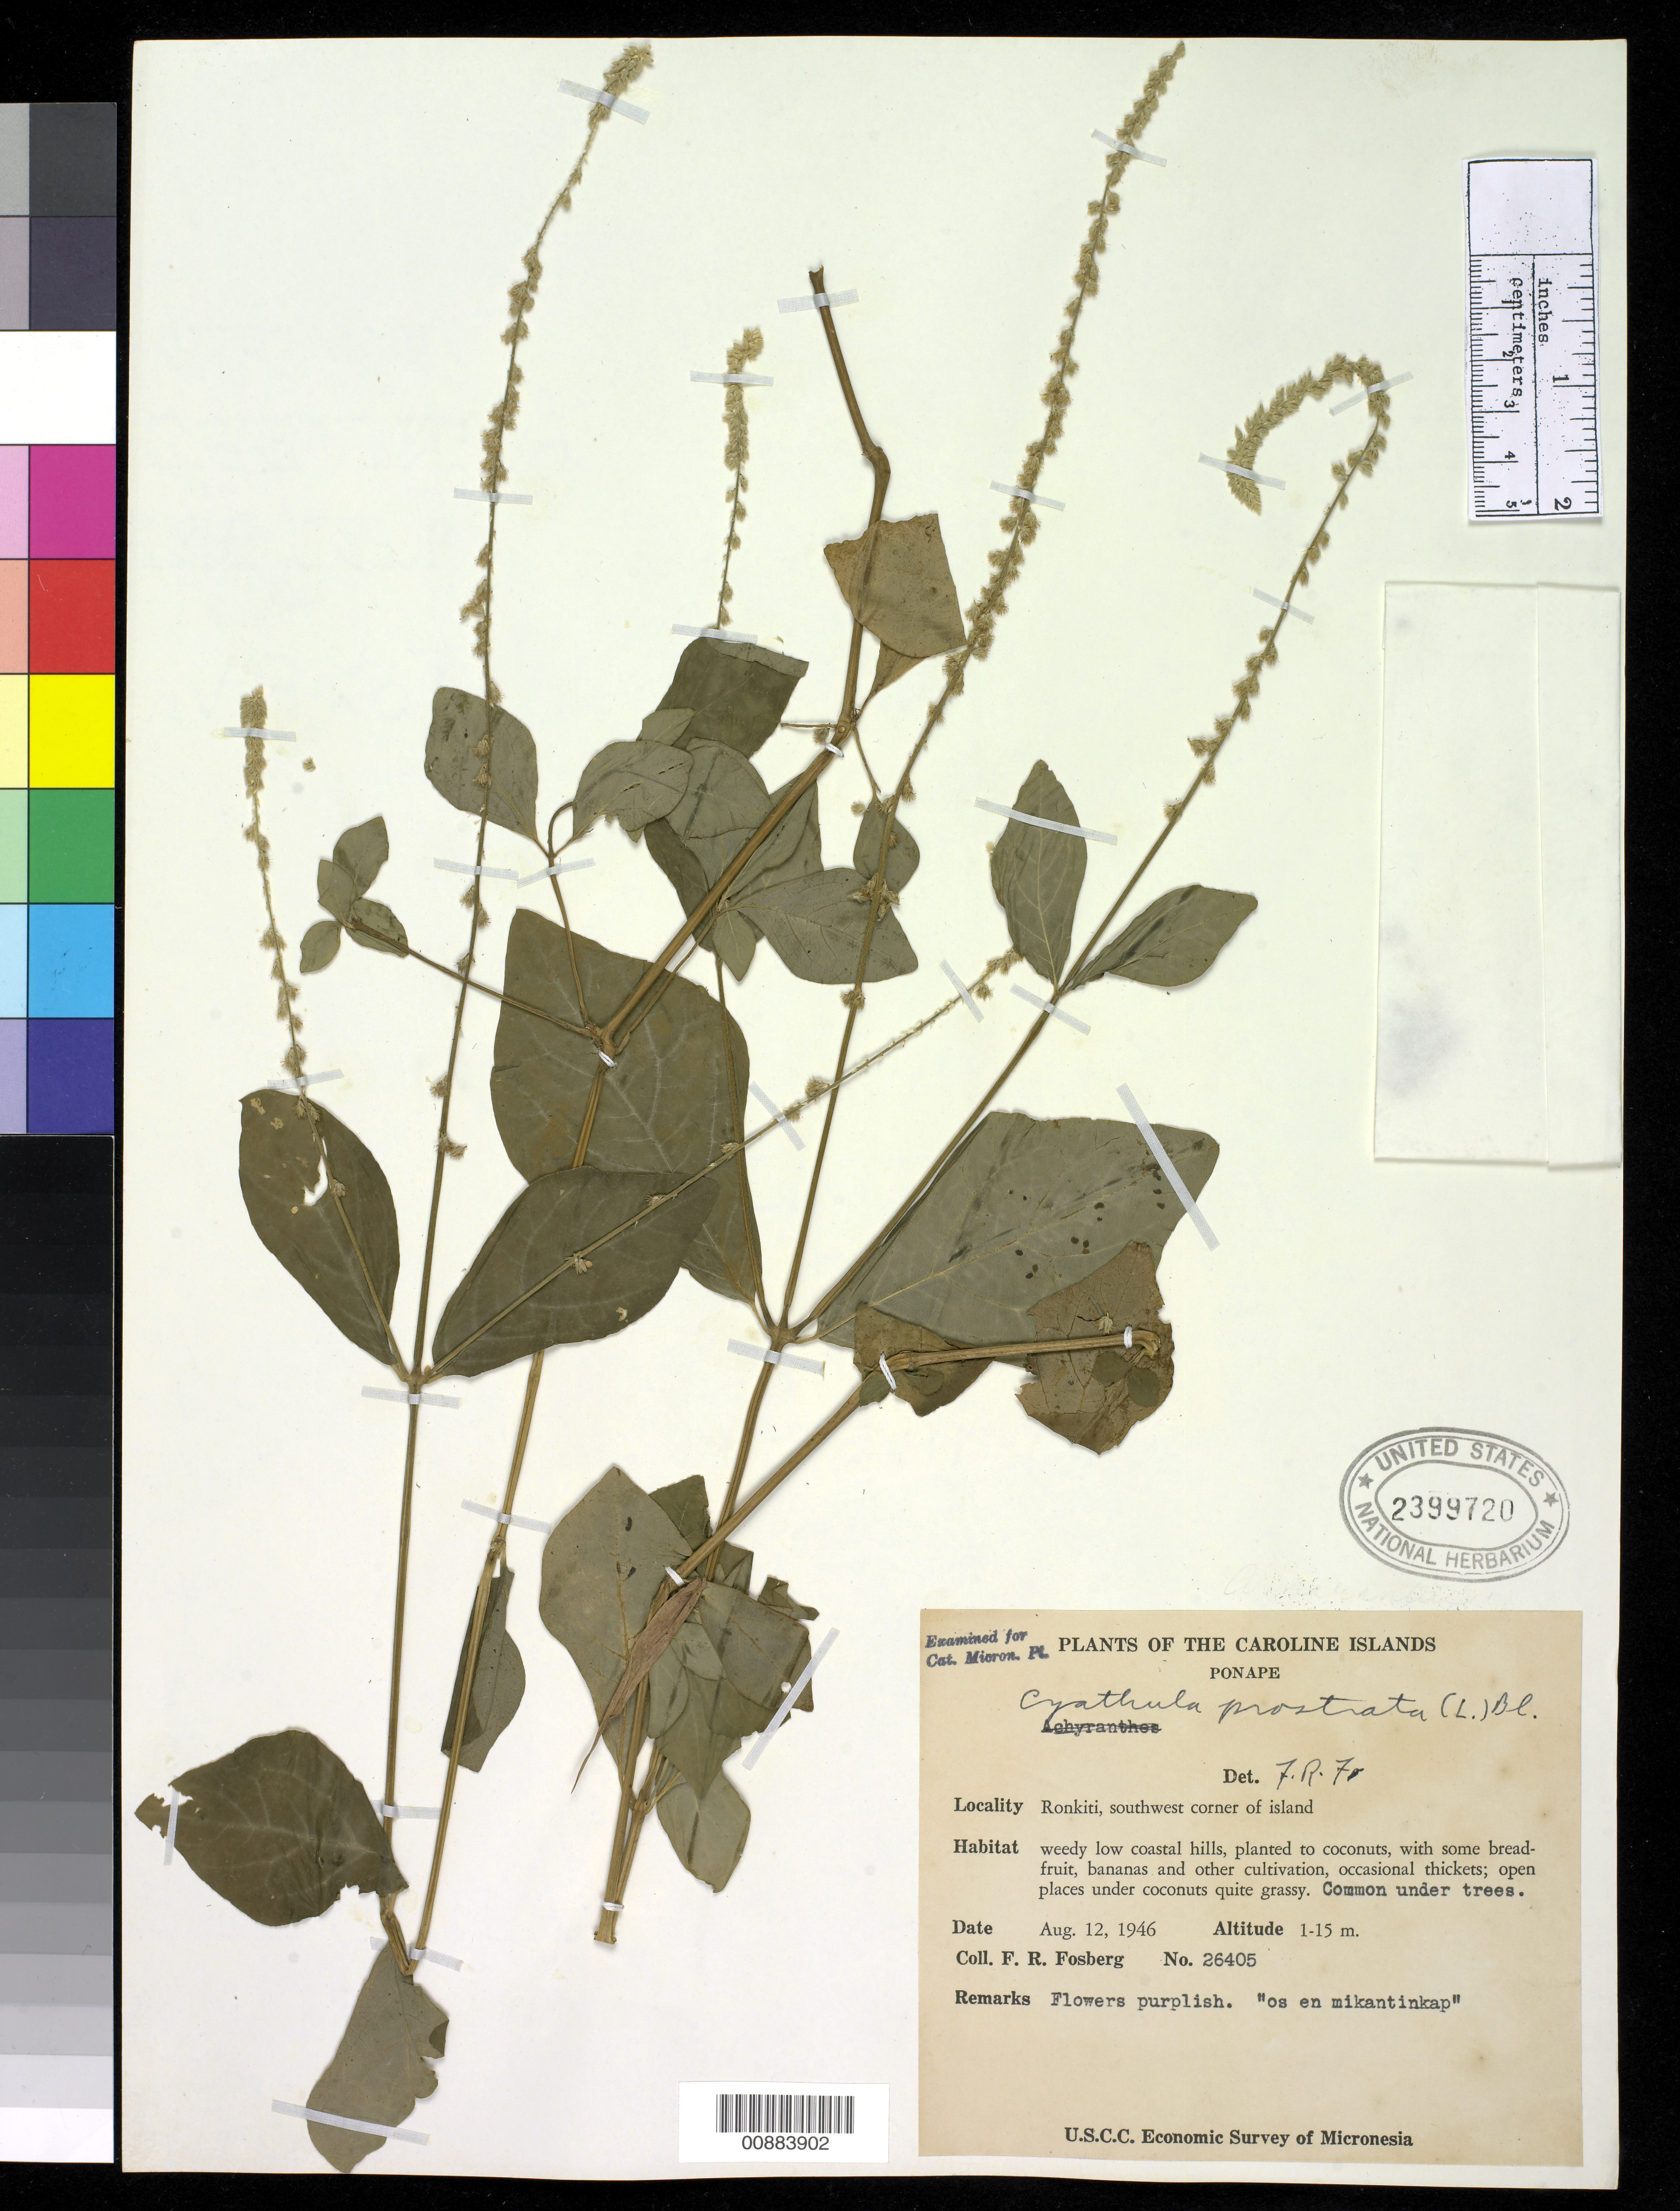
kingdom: Plantae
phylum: Tracheophyta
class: Magnoliopsida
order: Caryophyllales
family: Amaranthaceae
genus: Cyathula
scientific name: Cyathula prostrata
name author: (L.) Blume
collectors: F. R. Fosberg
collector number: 26405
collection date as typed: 12 Aug 1946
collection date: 1946-08-12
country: Micronesia, Federated States of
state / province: Pohnpei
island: Pohnpei [Ponape]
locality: Ronkiti, southwest corner of island.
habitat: Weedy low coastal hills, with some breadfruit, bananas and other cultivation, occasional thickets. Common under trees.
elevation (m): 1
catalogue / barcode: US 2399720